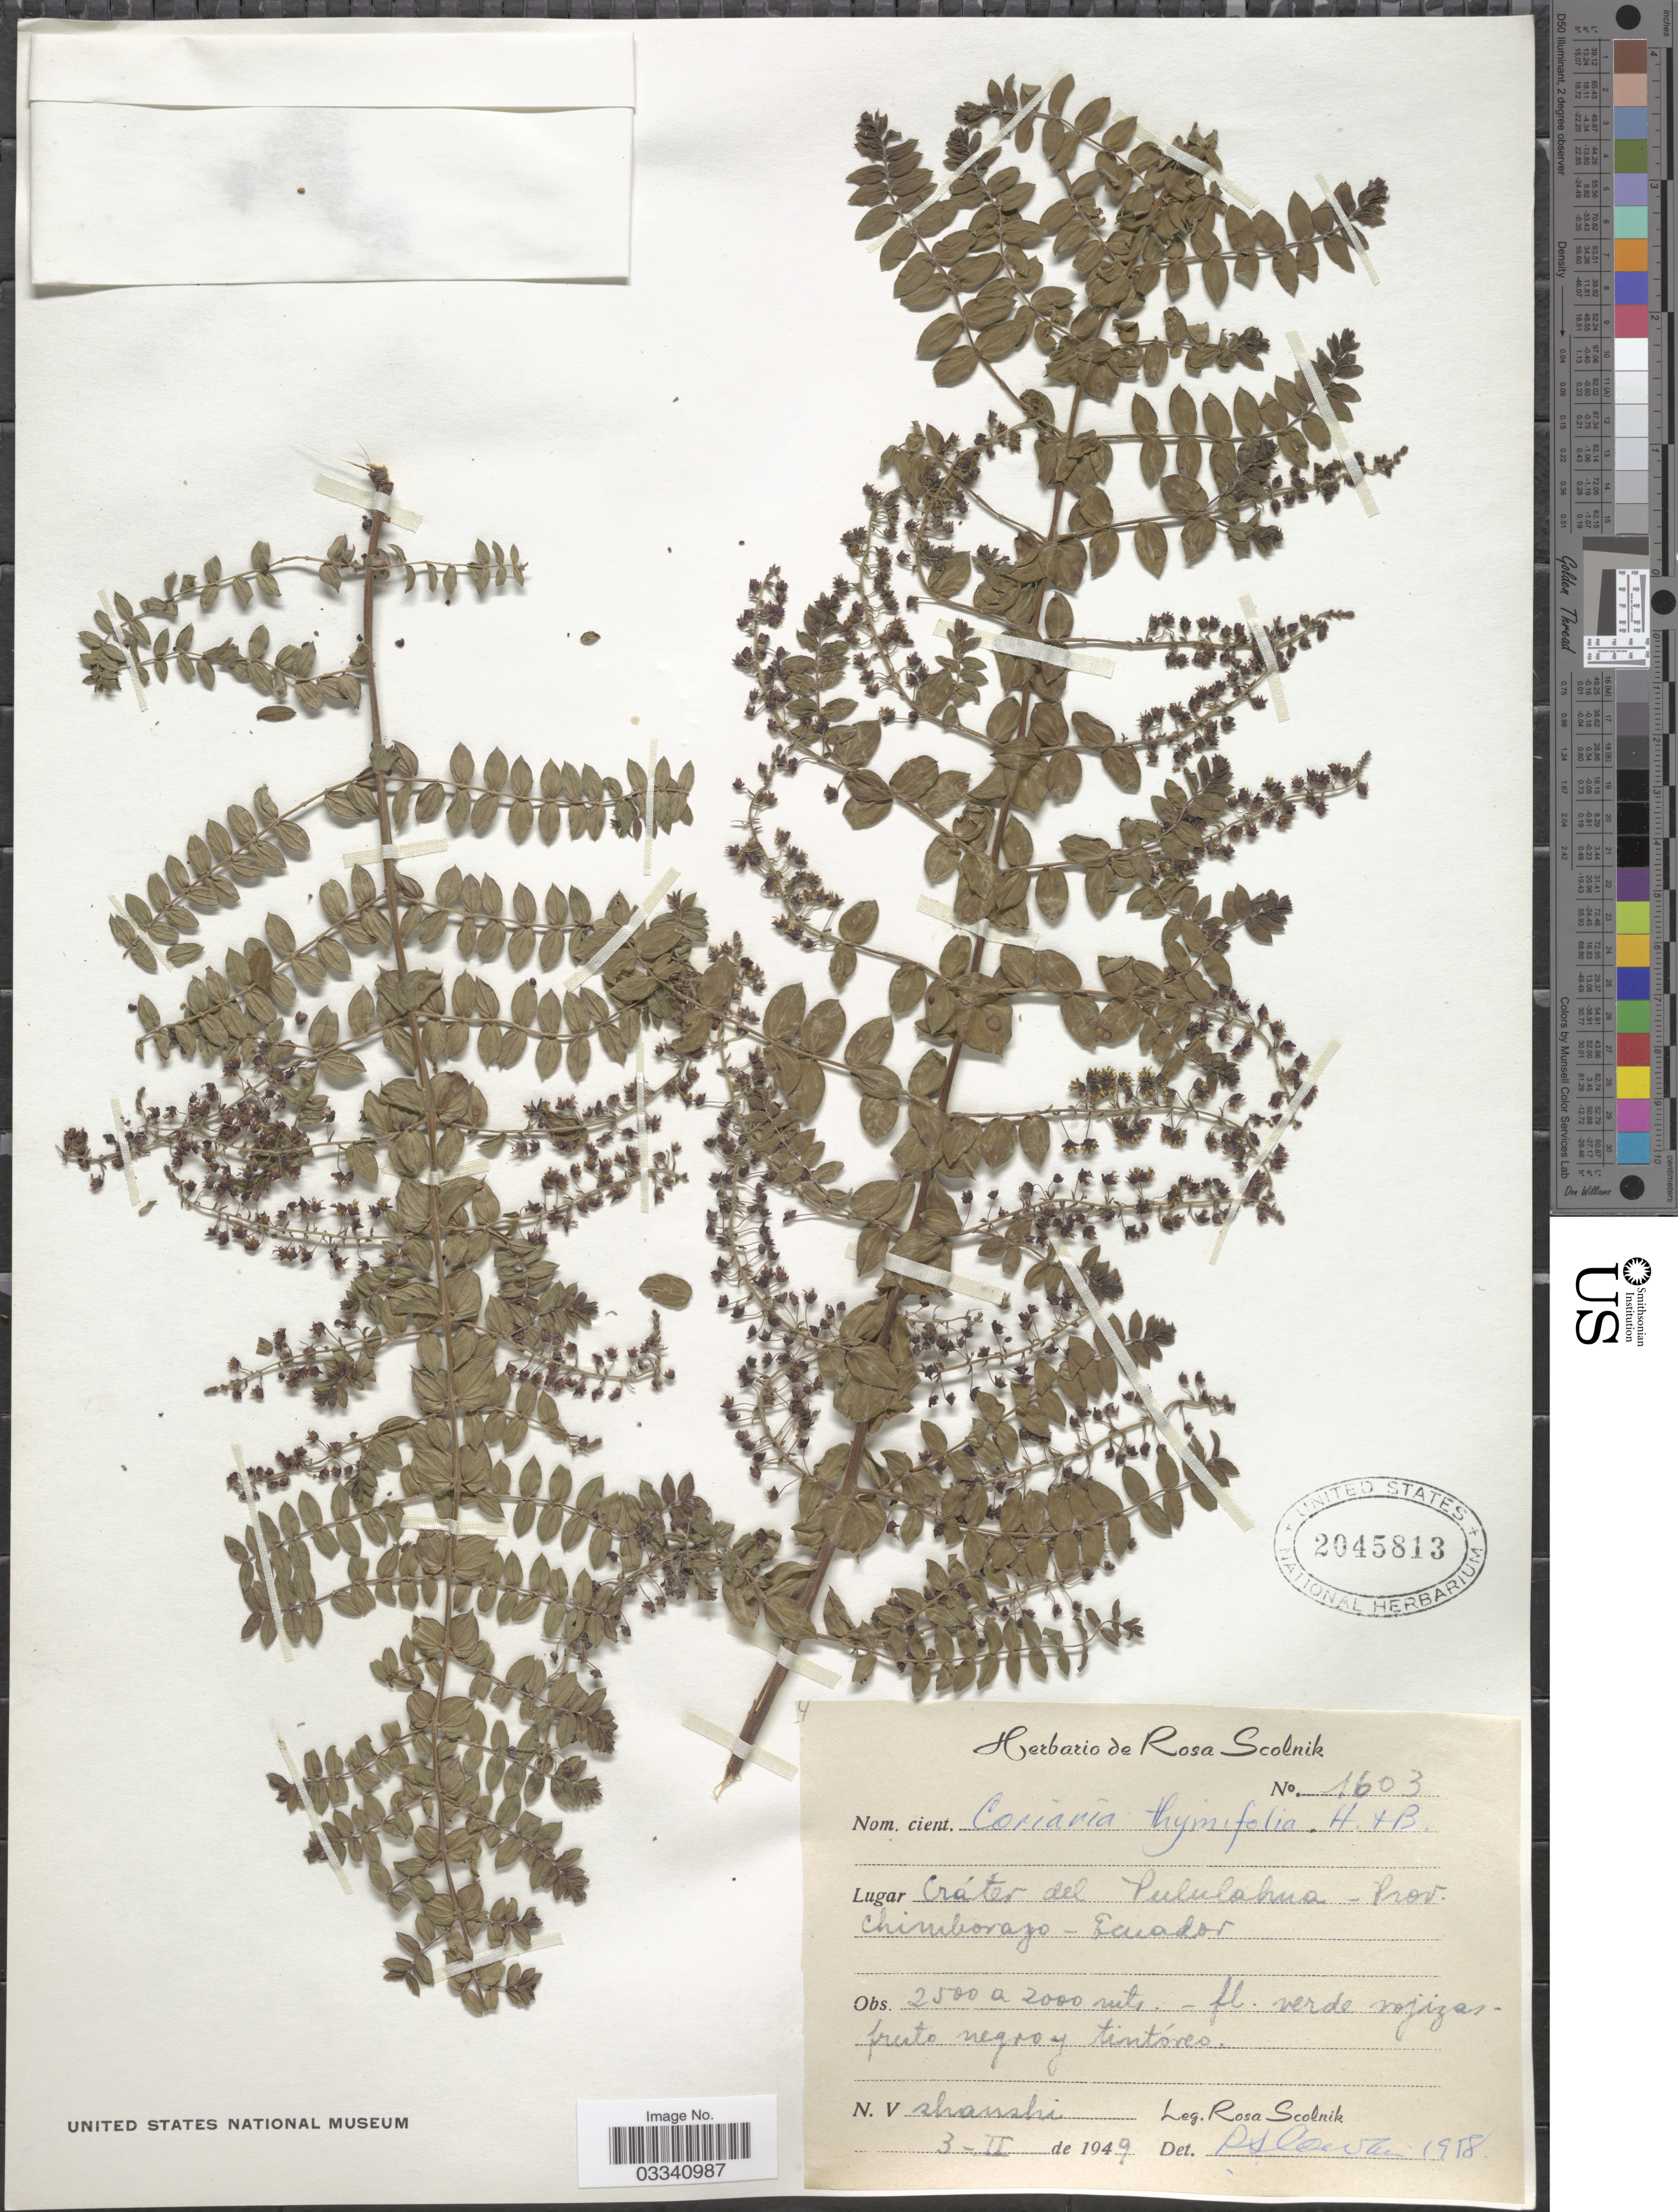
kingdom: Plantae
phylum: Tracheophyta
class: Magnoliopsida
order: Cucurbitales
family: Coriariaceae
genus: Coriaria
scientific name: Coriaria ruscifolia subsp. microphylla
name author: (Poir.) L.E. Skog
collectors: R. Scolnik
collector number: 1603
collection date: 1949-02-03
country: Ecuador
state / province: Chimborazo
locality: Cráter del Pululahua.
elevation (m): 2000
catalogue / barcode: US 2045813